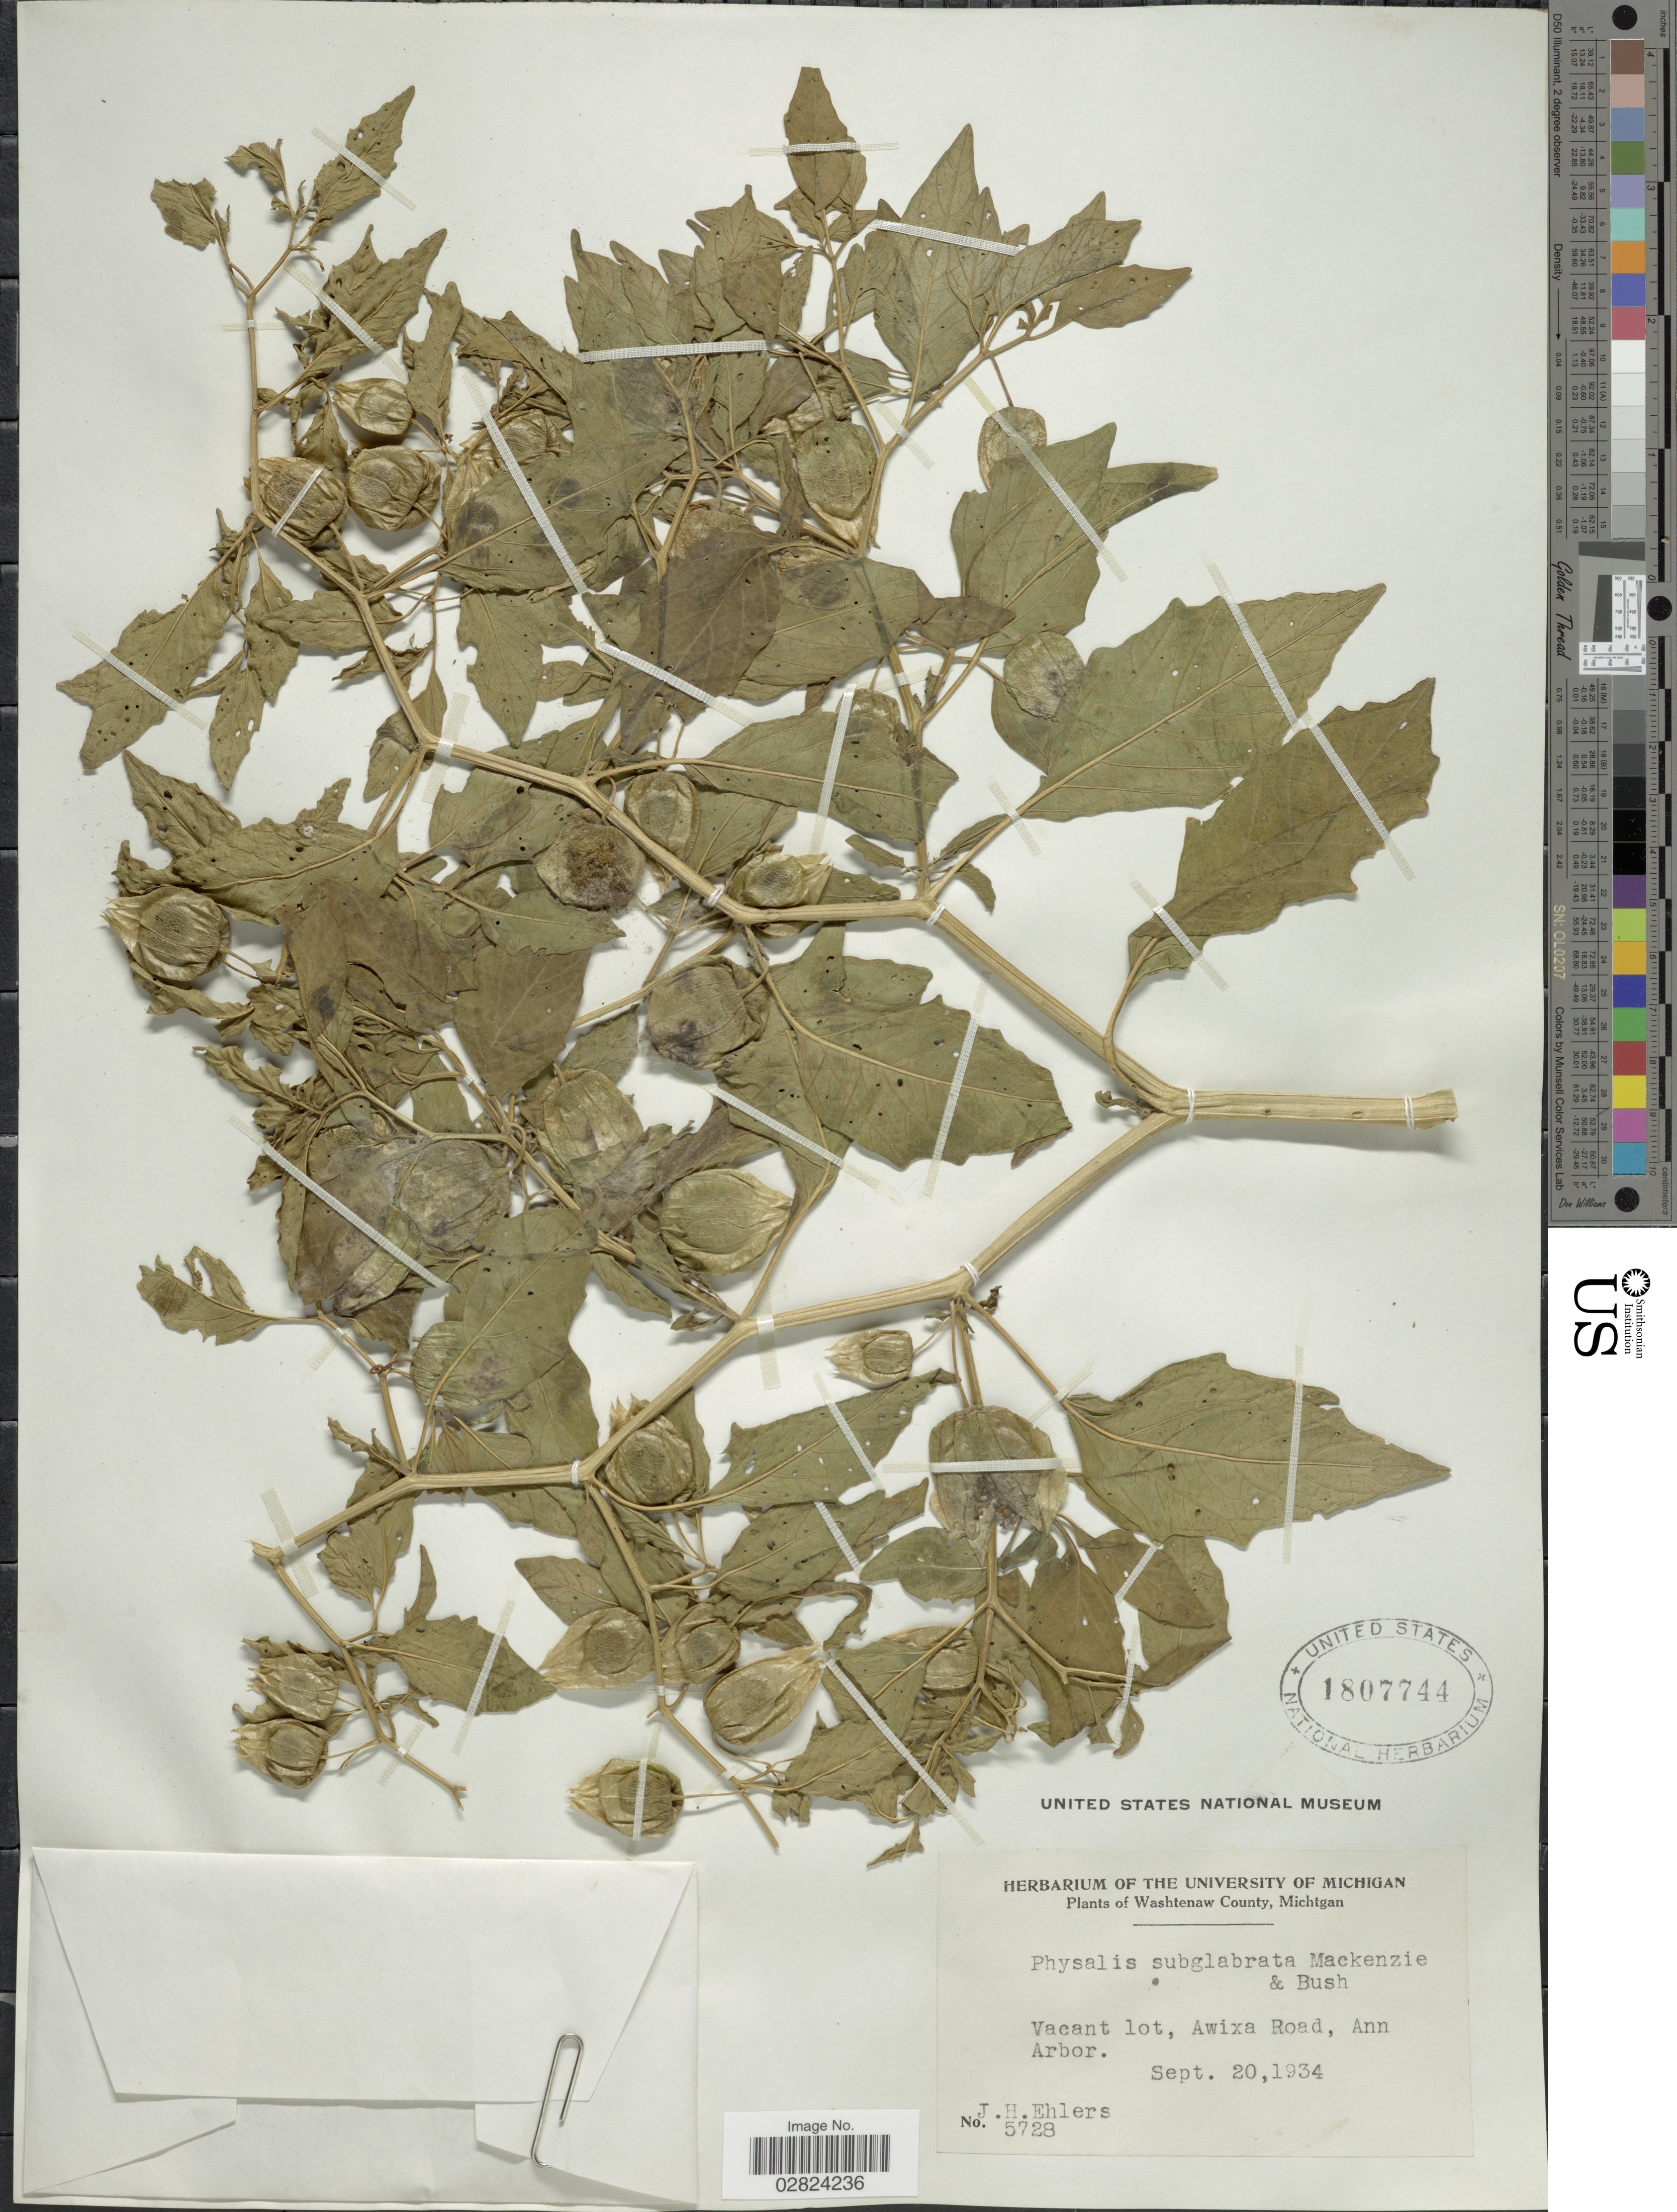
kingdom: Plantae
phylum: Tracheophyta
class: Magnoliopsida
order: Solanales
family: Solanaceae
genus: Physalis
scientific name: Physalis subglabrata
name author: Mack. & Bush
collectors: J. H. Ehlers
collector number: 5728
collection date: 1934-09-20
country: United States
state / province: Michigan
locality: Washtenaw County, Vacant lot, Awixa Road, Ann Arbor.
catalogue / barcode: US 1807744